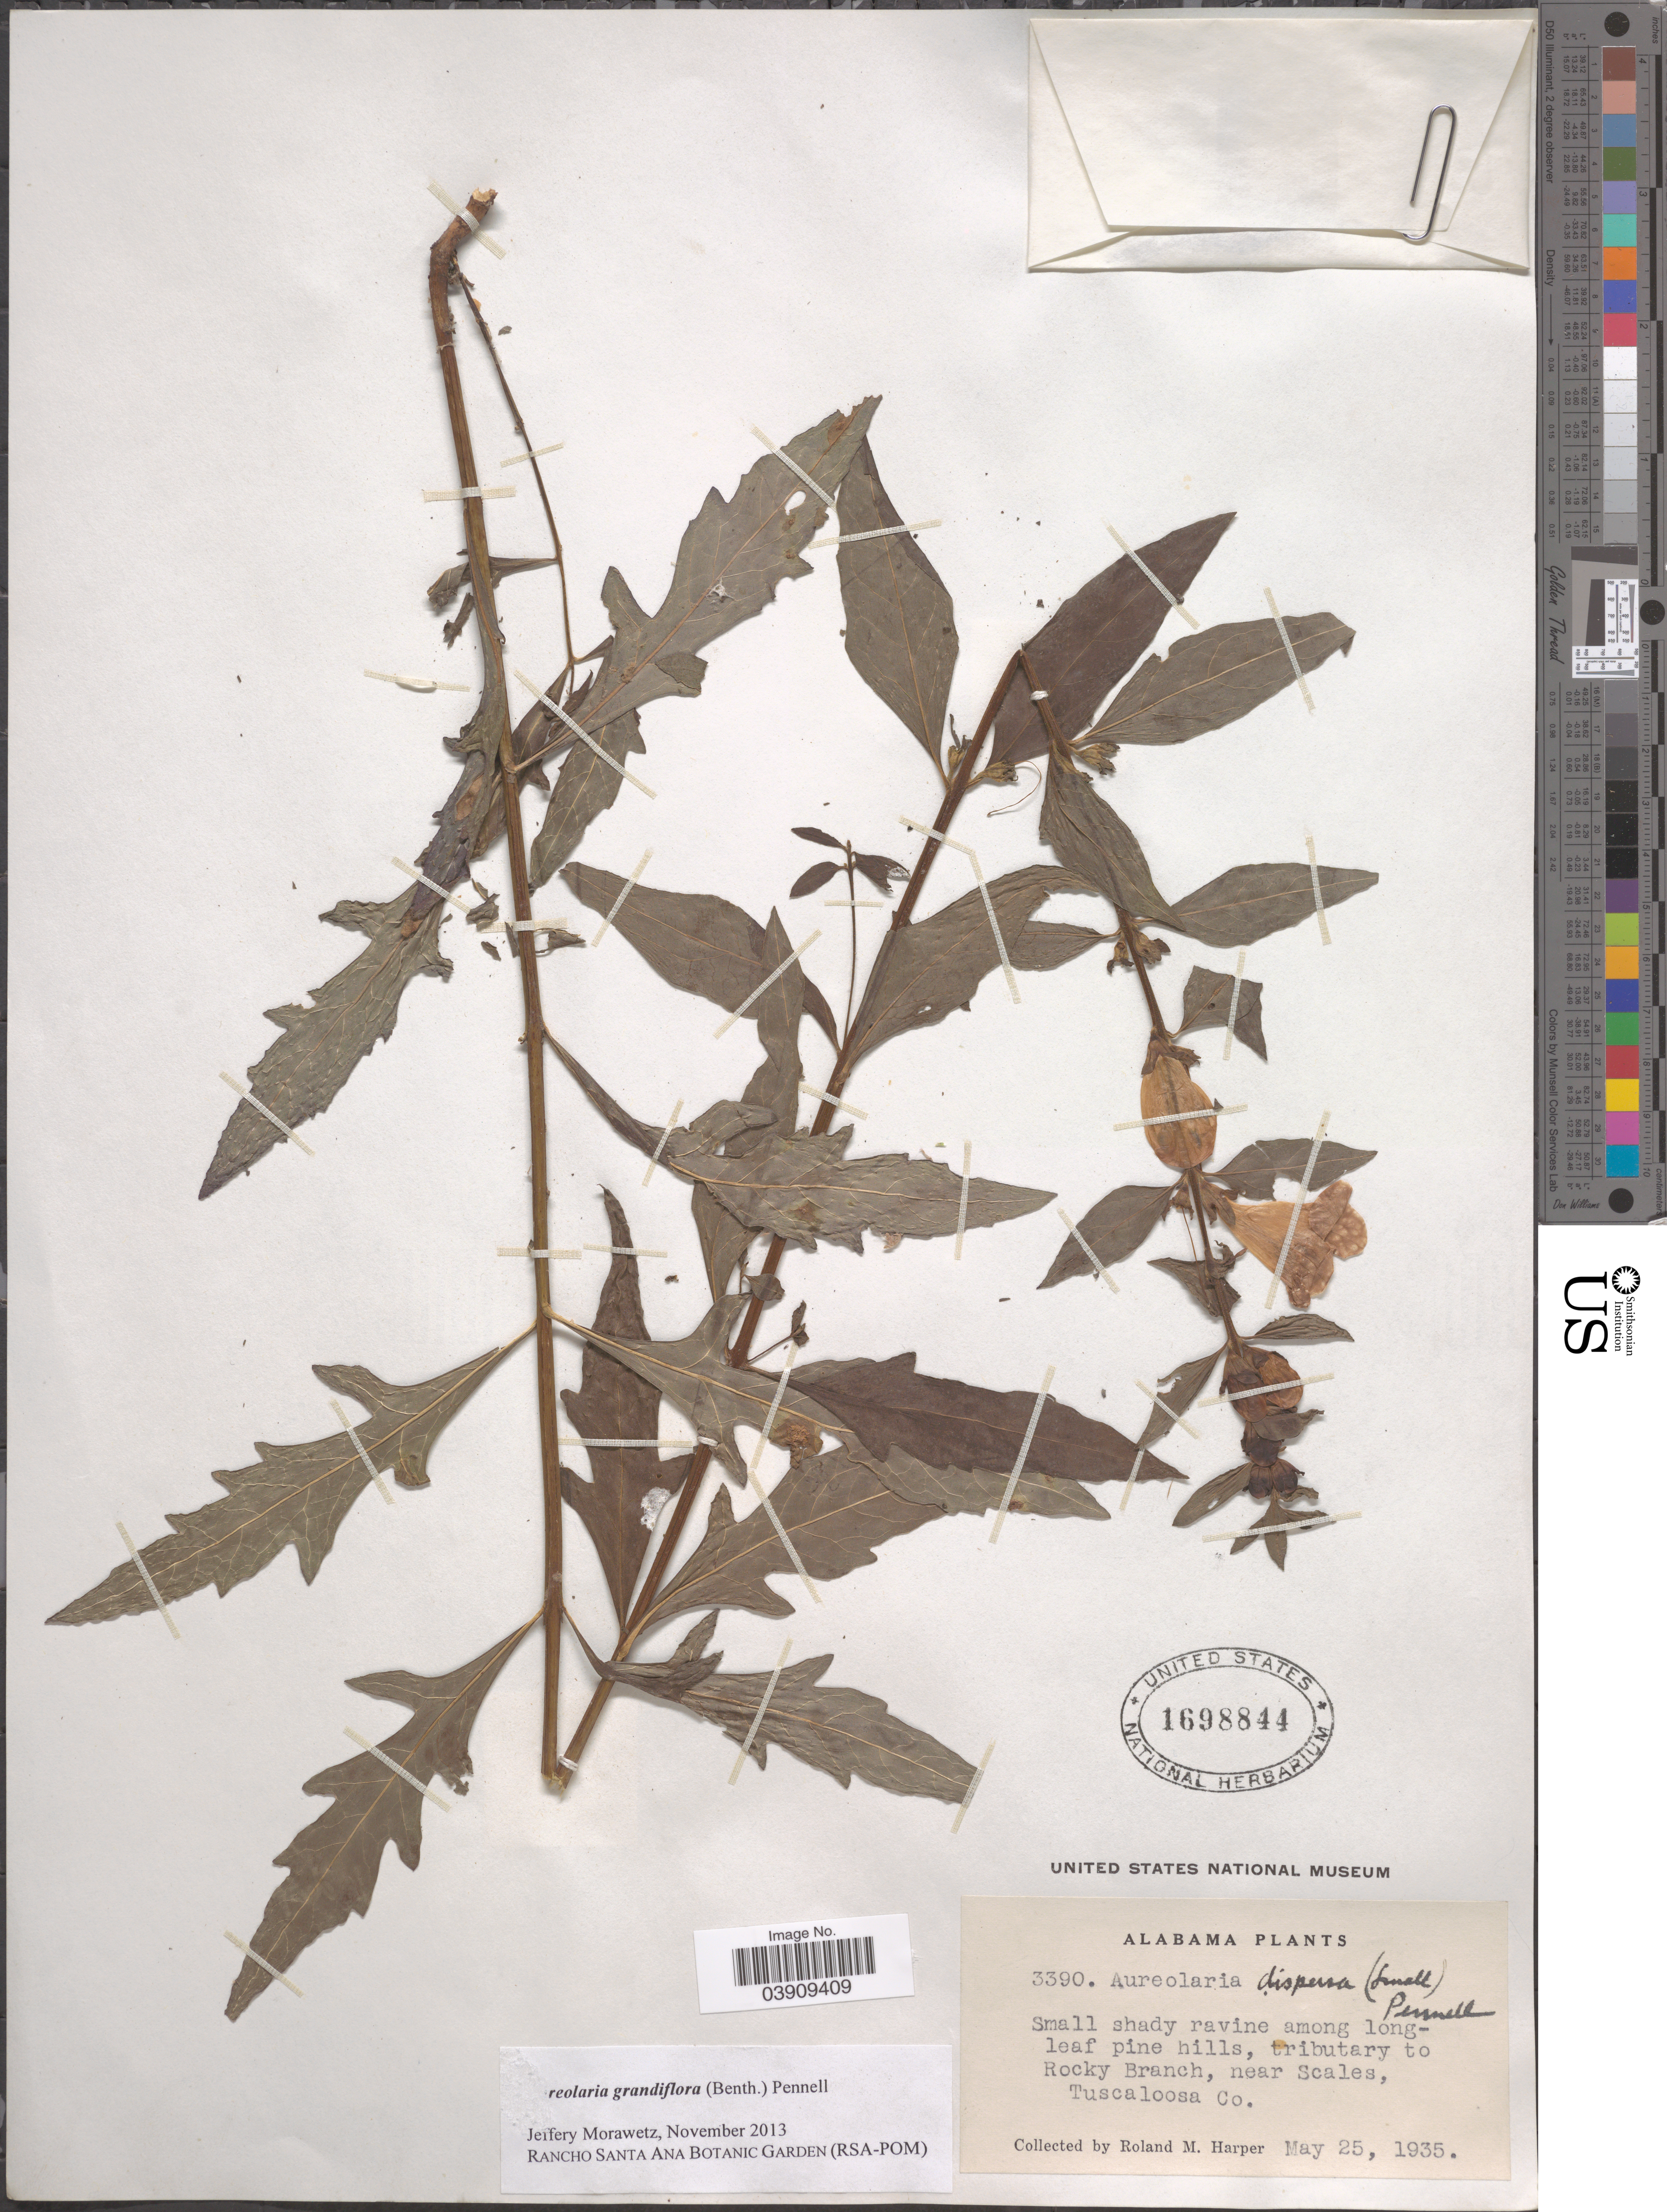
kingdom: Plantae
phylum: Tracheophyta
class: Magnoliopsida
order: Lamiales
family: Orobanchaceae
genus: Aureolaria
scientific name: Aureolaria grandiflora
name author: (Benth.) Pennell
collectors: R. M. Harper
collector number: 3390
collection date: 1935-05-25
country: United States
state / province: Alabama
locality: Tributary to Rocky Branch, near Scales, Tuscaloosa Co.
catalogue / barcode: US 1698844